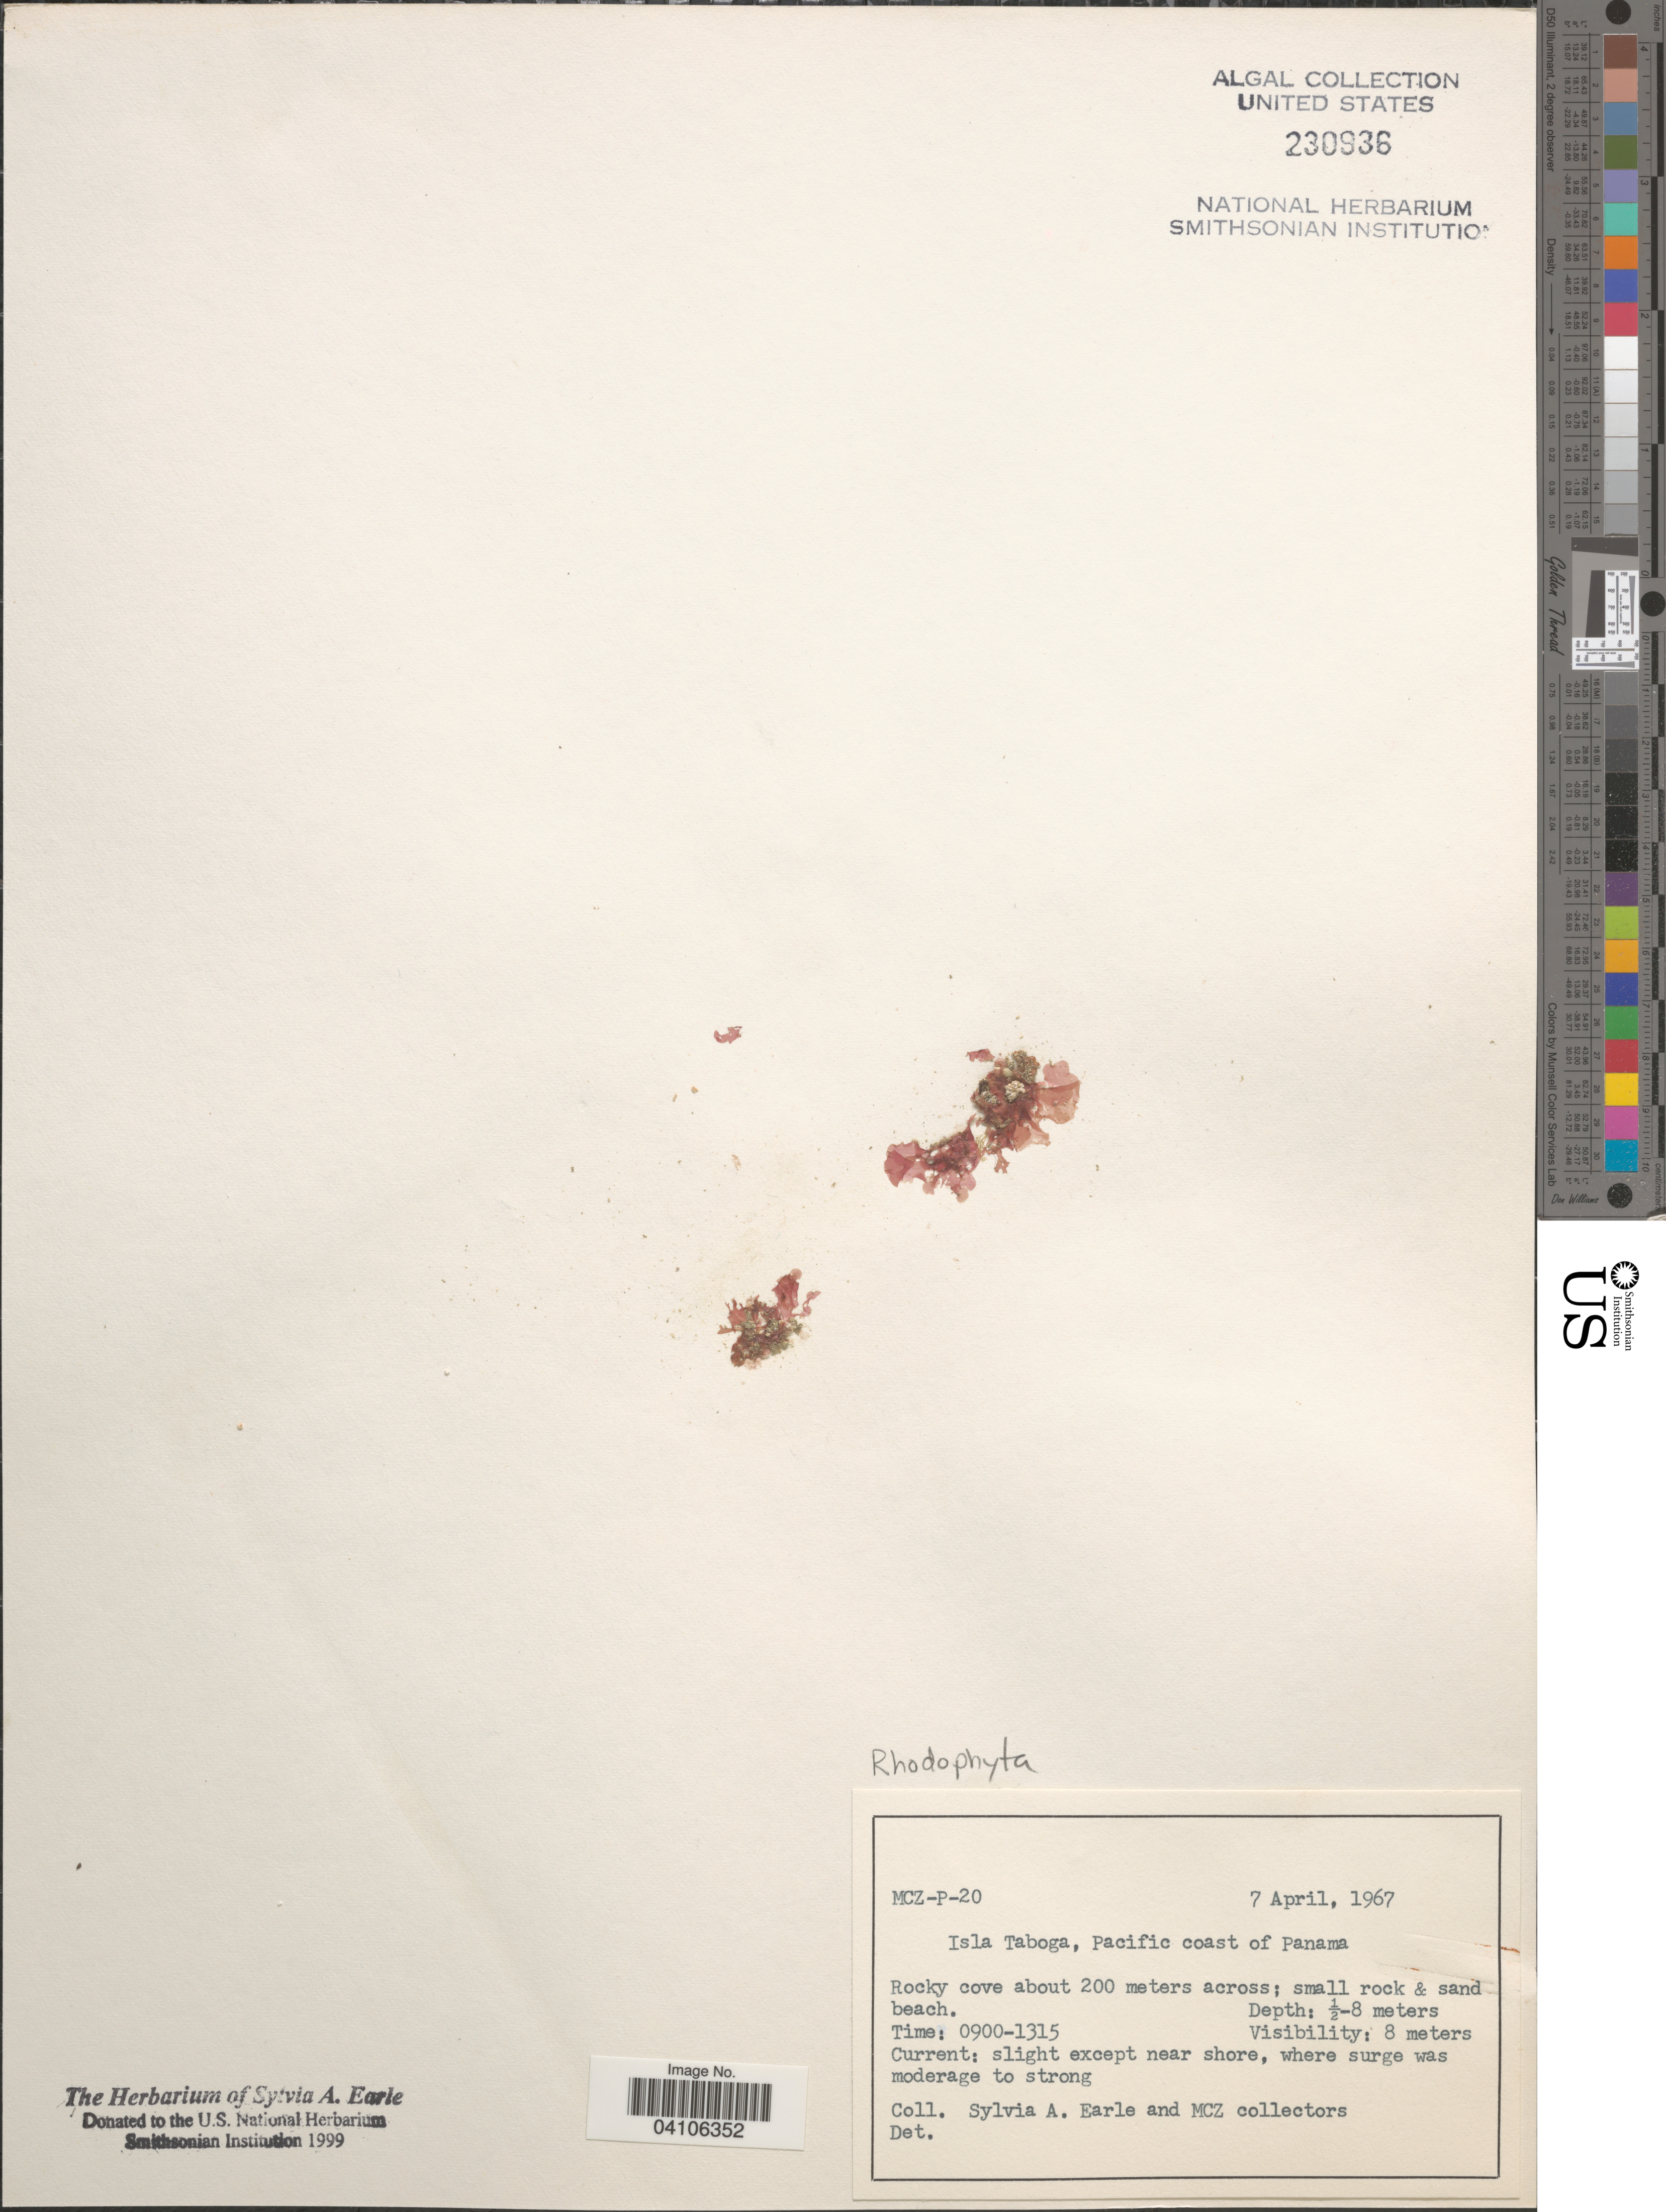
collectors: S. A. Earle & MCZ collectors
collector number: MCZ-P-20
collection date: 1967-04-07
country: Panama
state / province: Panamá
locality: Isla Taboga, Pacific coast of Panama. Rocky cove about 200 meters across.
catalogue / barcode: US 230936